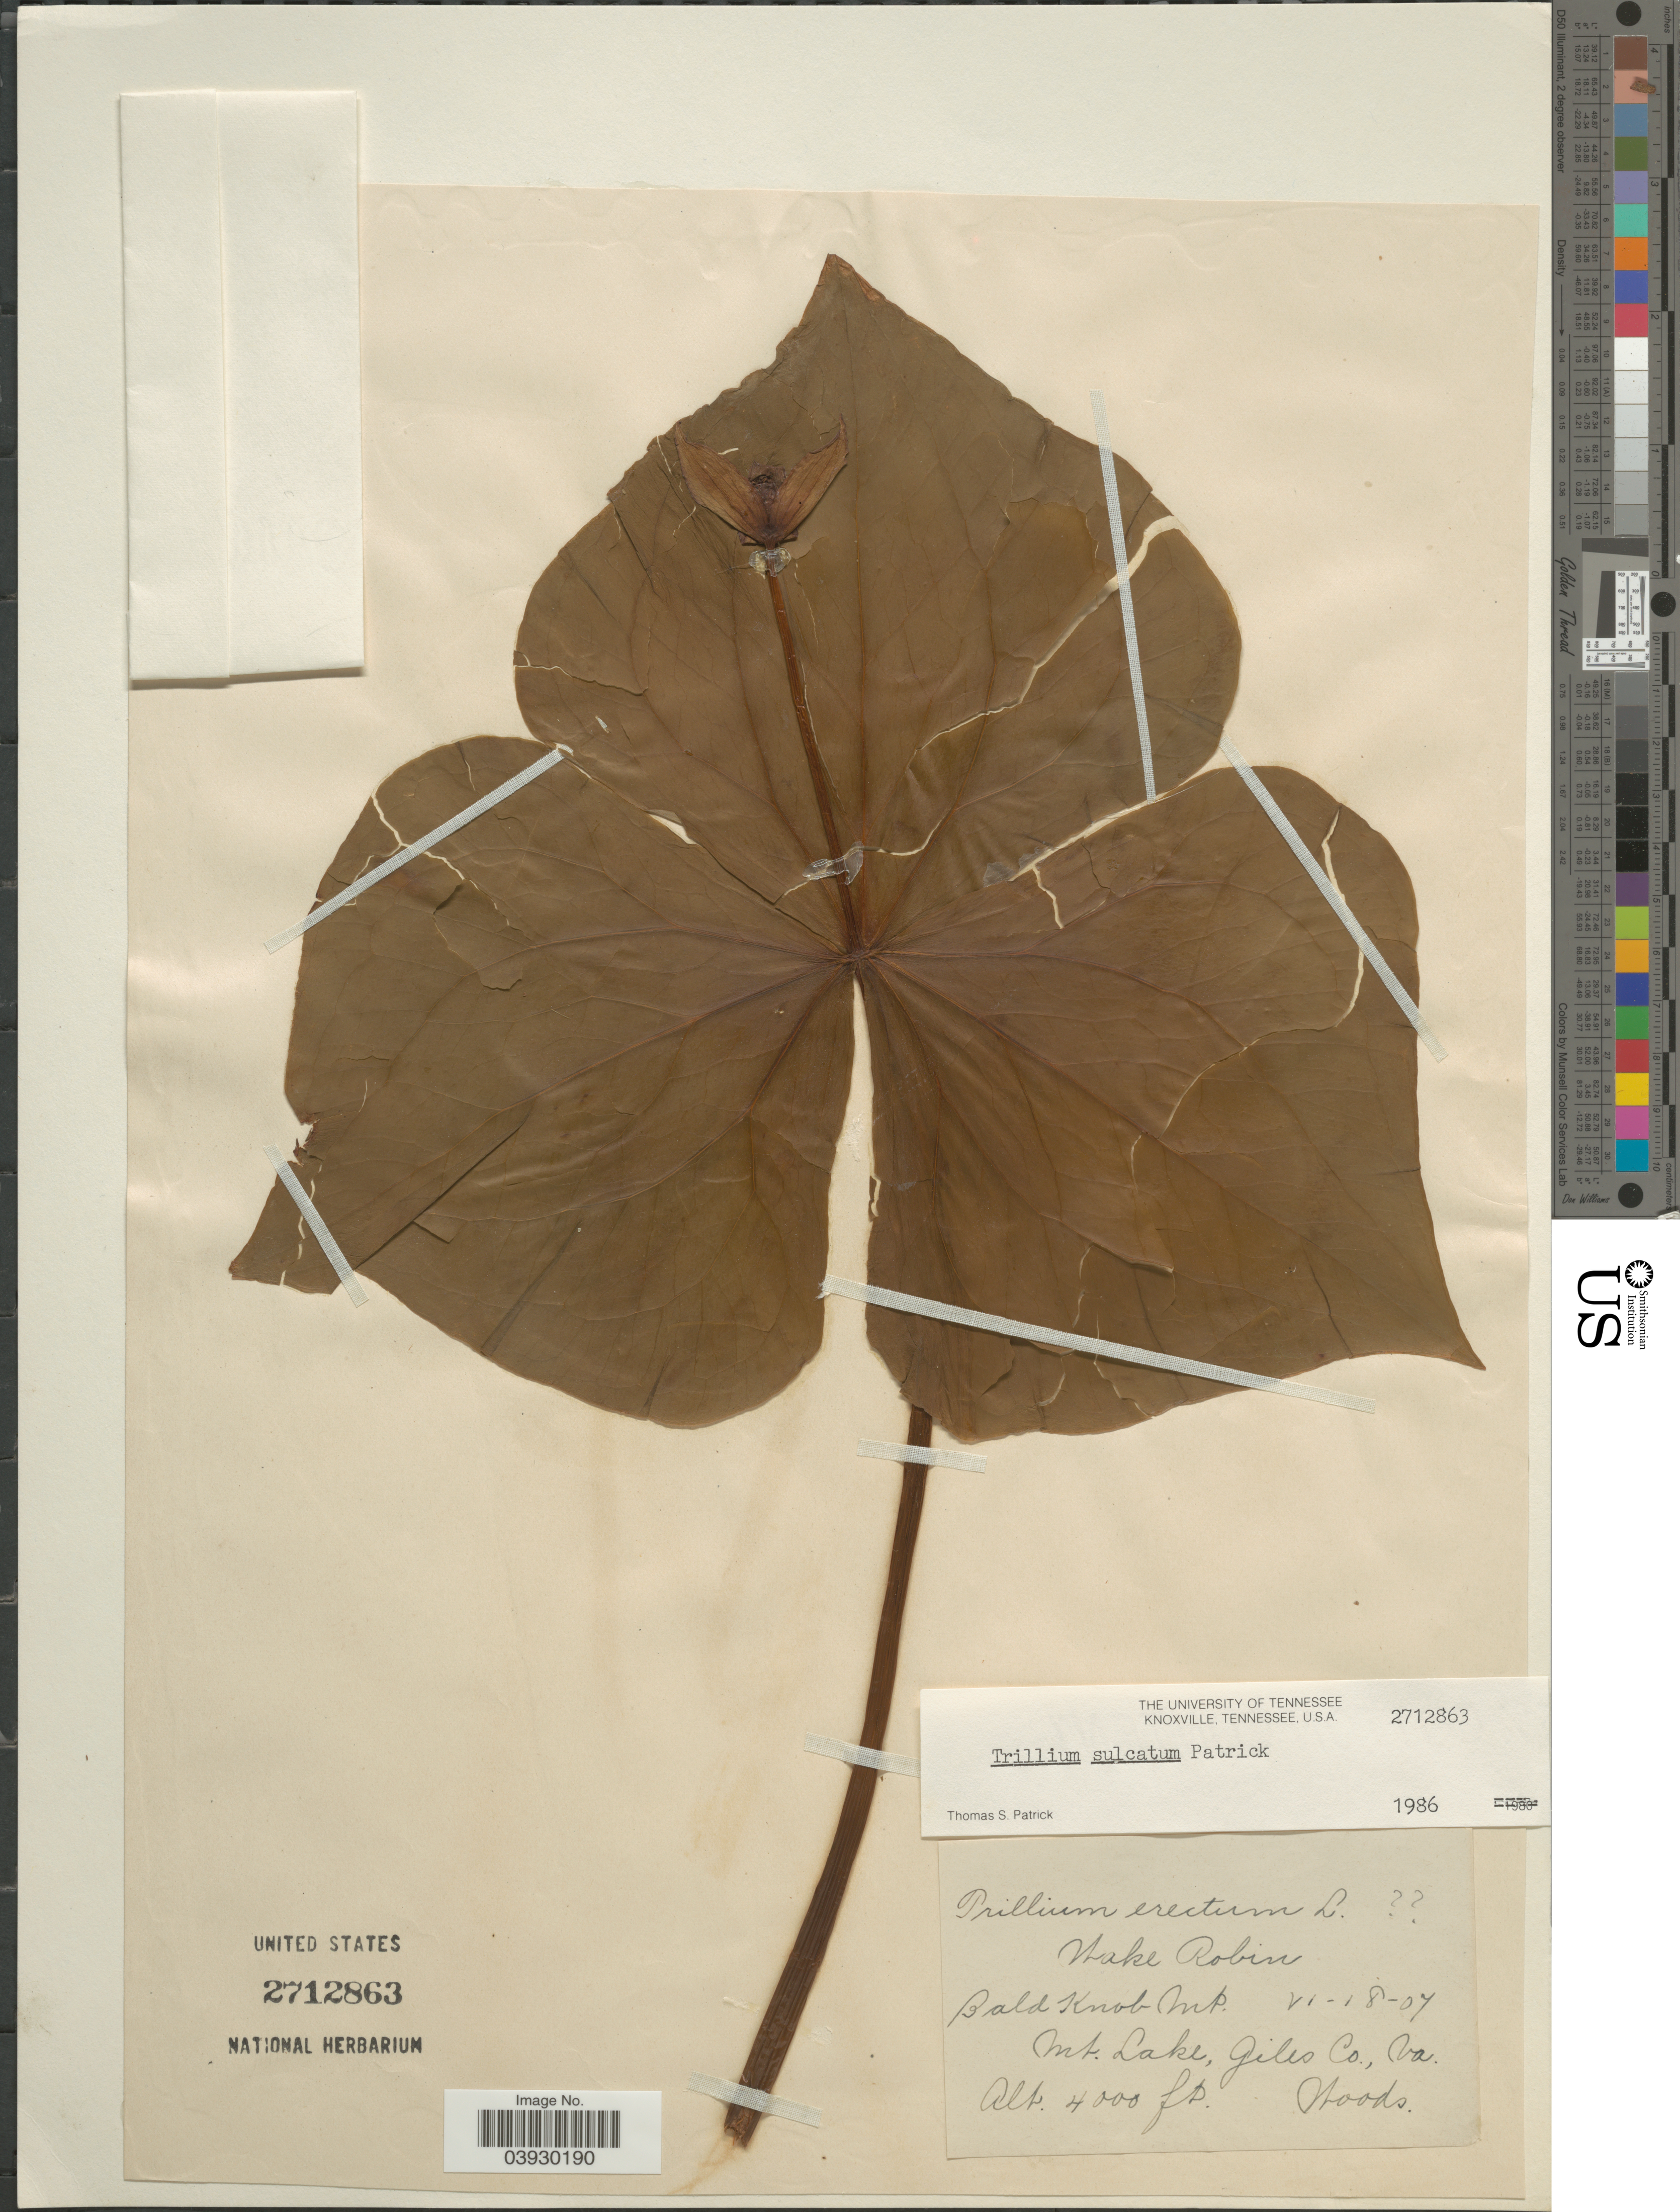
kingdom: Plantae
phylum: Tracheophyta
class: Liliopsida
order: Liliales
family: Melanthiaceae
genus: Trillium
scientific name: Trillium sulcatum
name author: T.S. Patrick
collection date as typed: Transcribed d/m/y: 18/6/7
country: United States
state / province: Virginia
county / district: Giles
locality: Bald Knob Mt. Mt. Lake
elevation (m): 1219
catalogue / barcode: US 2712863